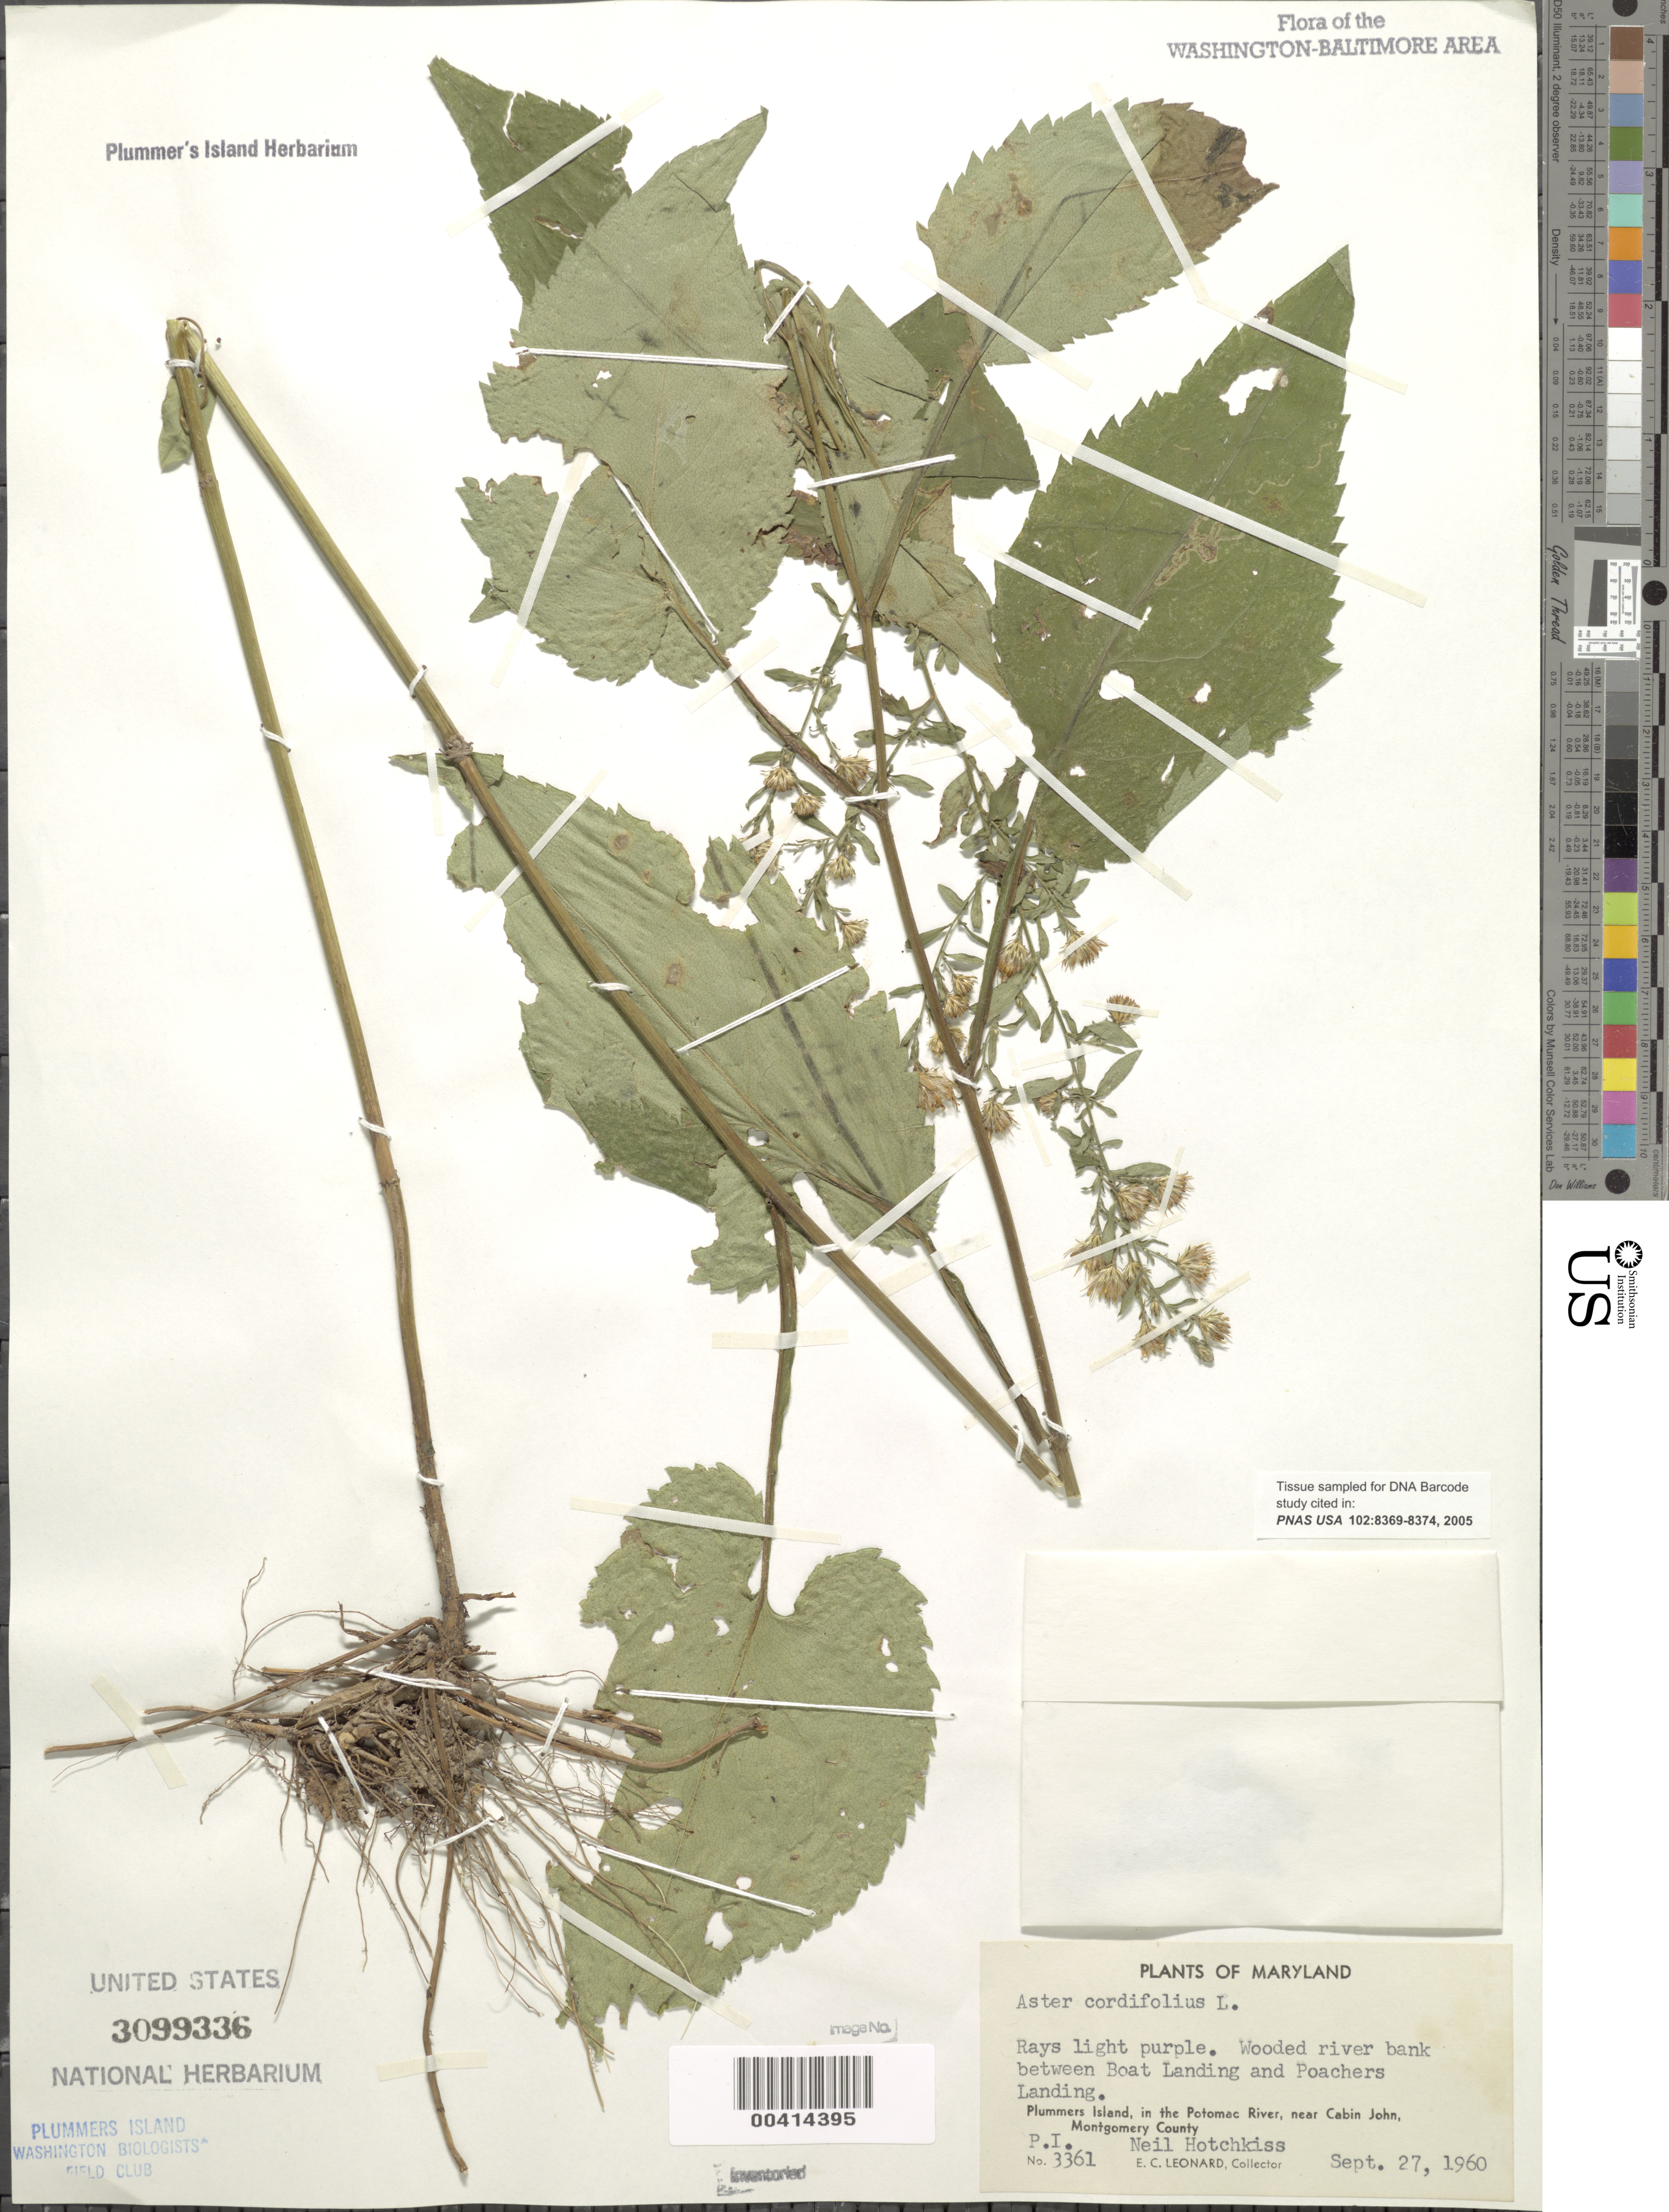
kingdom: Plantae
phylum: Tracheophyta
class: Magnoliopsida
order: Asterales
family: Asteraceae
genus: Symphyotrichum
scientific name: Symphyotrichum cordifolium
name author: (L.) G.L. Nesom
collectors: E. C. Leonard & N. Hotchkiss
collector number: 3361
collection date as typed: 27 Sep 1960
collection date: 1960-09-27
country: United States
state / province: Maryland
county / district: Montgomery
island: Plummers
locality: Plummer's Island; between boat landing and Poachers Landing C. & O. Canal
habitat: Wooded river bank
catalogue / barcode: US 3099336